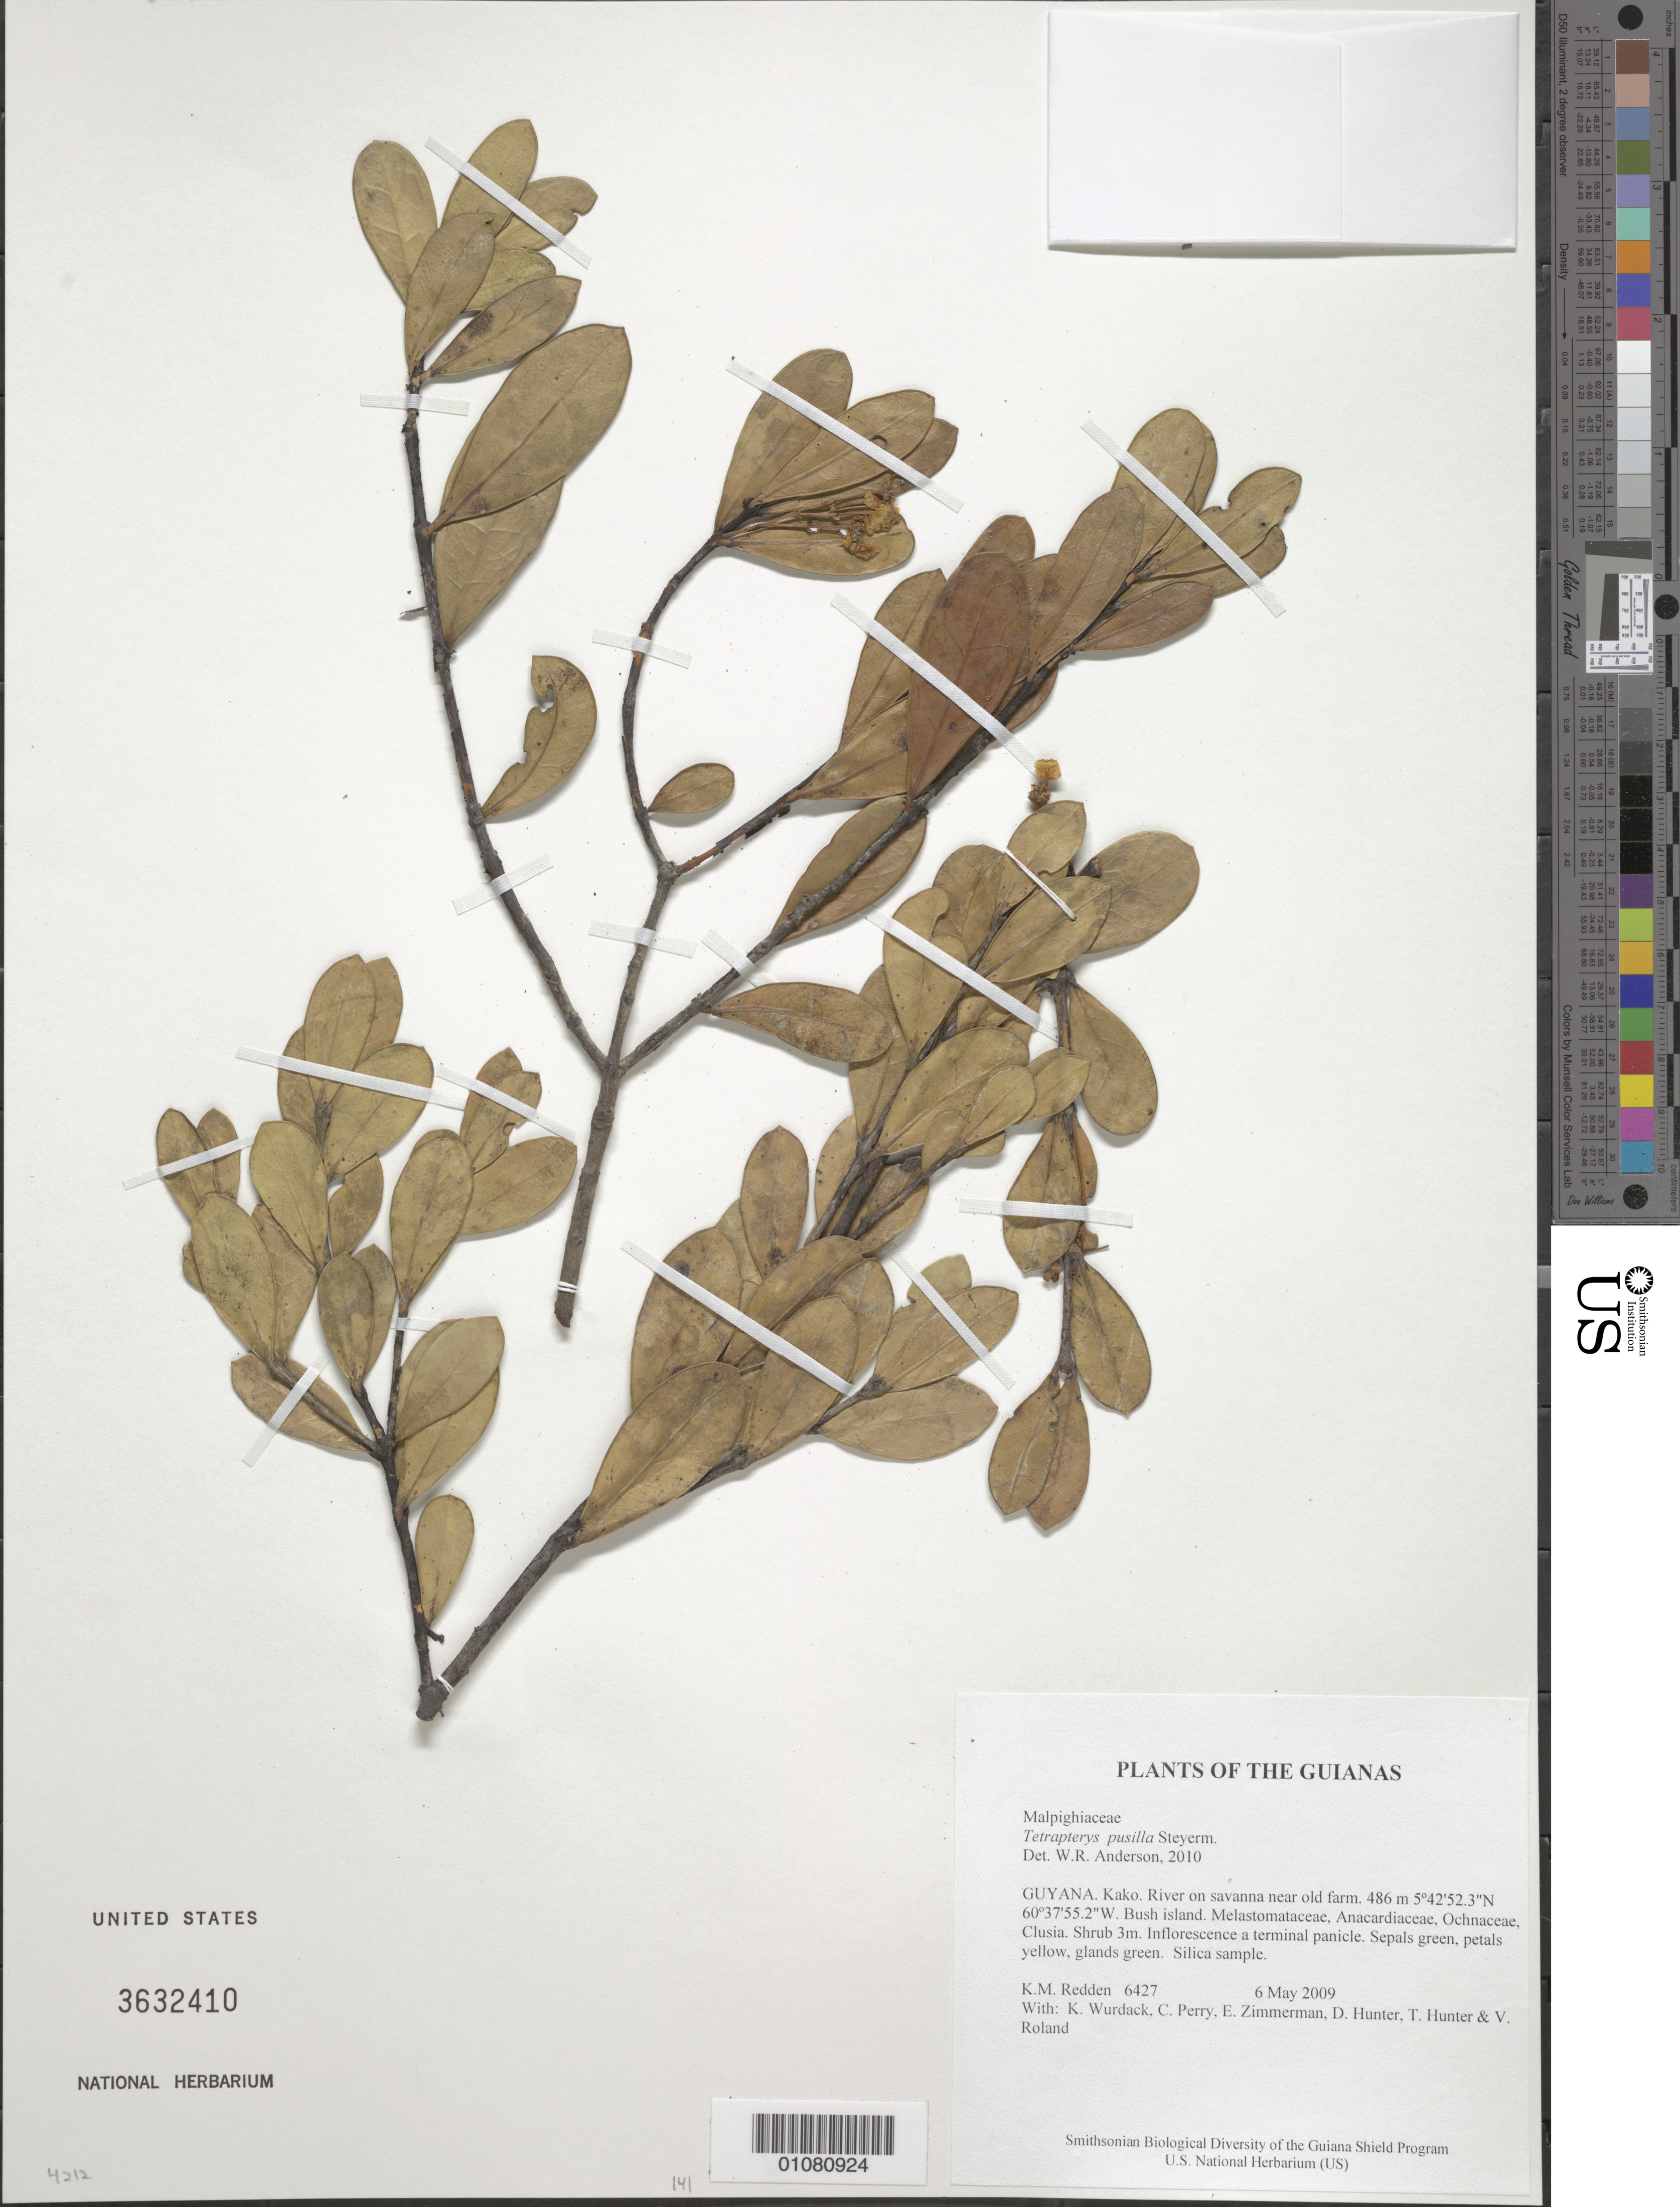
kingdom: Plantae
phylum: Tracheophyta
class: Magnoliopsida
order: Malpighiales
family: Malpighiaceae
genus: Glicophyllum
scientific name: Glicophyllum pusillum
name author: (Steyerm.) R.F. Almeida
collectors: K. M. Redden, K. Wurdack, C. Perry, E. Zimmerman, D. Hunter, T. Hunter & V. Roland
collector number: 6427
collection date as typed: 6 May 2009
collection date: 2009-05-06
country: Guyana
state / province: Cuyuni-Mazaruni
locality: Kako. River on savanna near old farm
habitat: Bush island. Melastomataceae, Anacardiaceae, Ochnaceae, Clusia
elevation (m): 486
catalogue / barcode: US 3632410